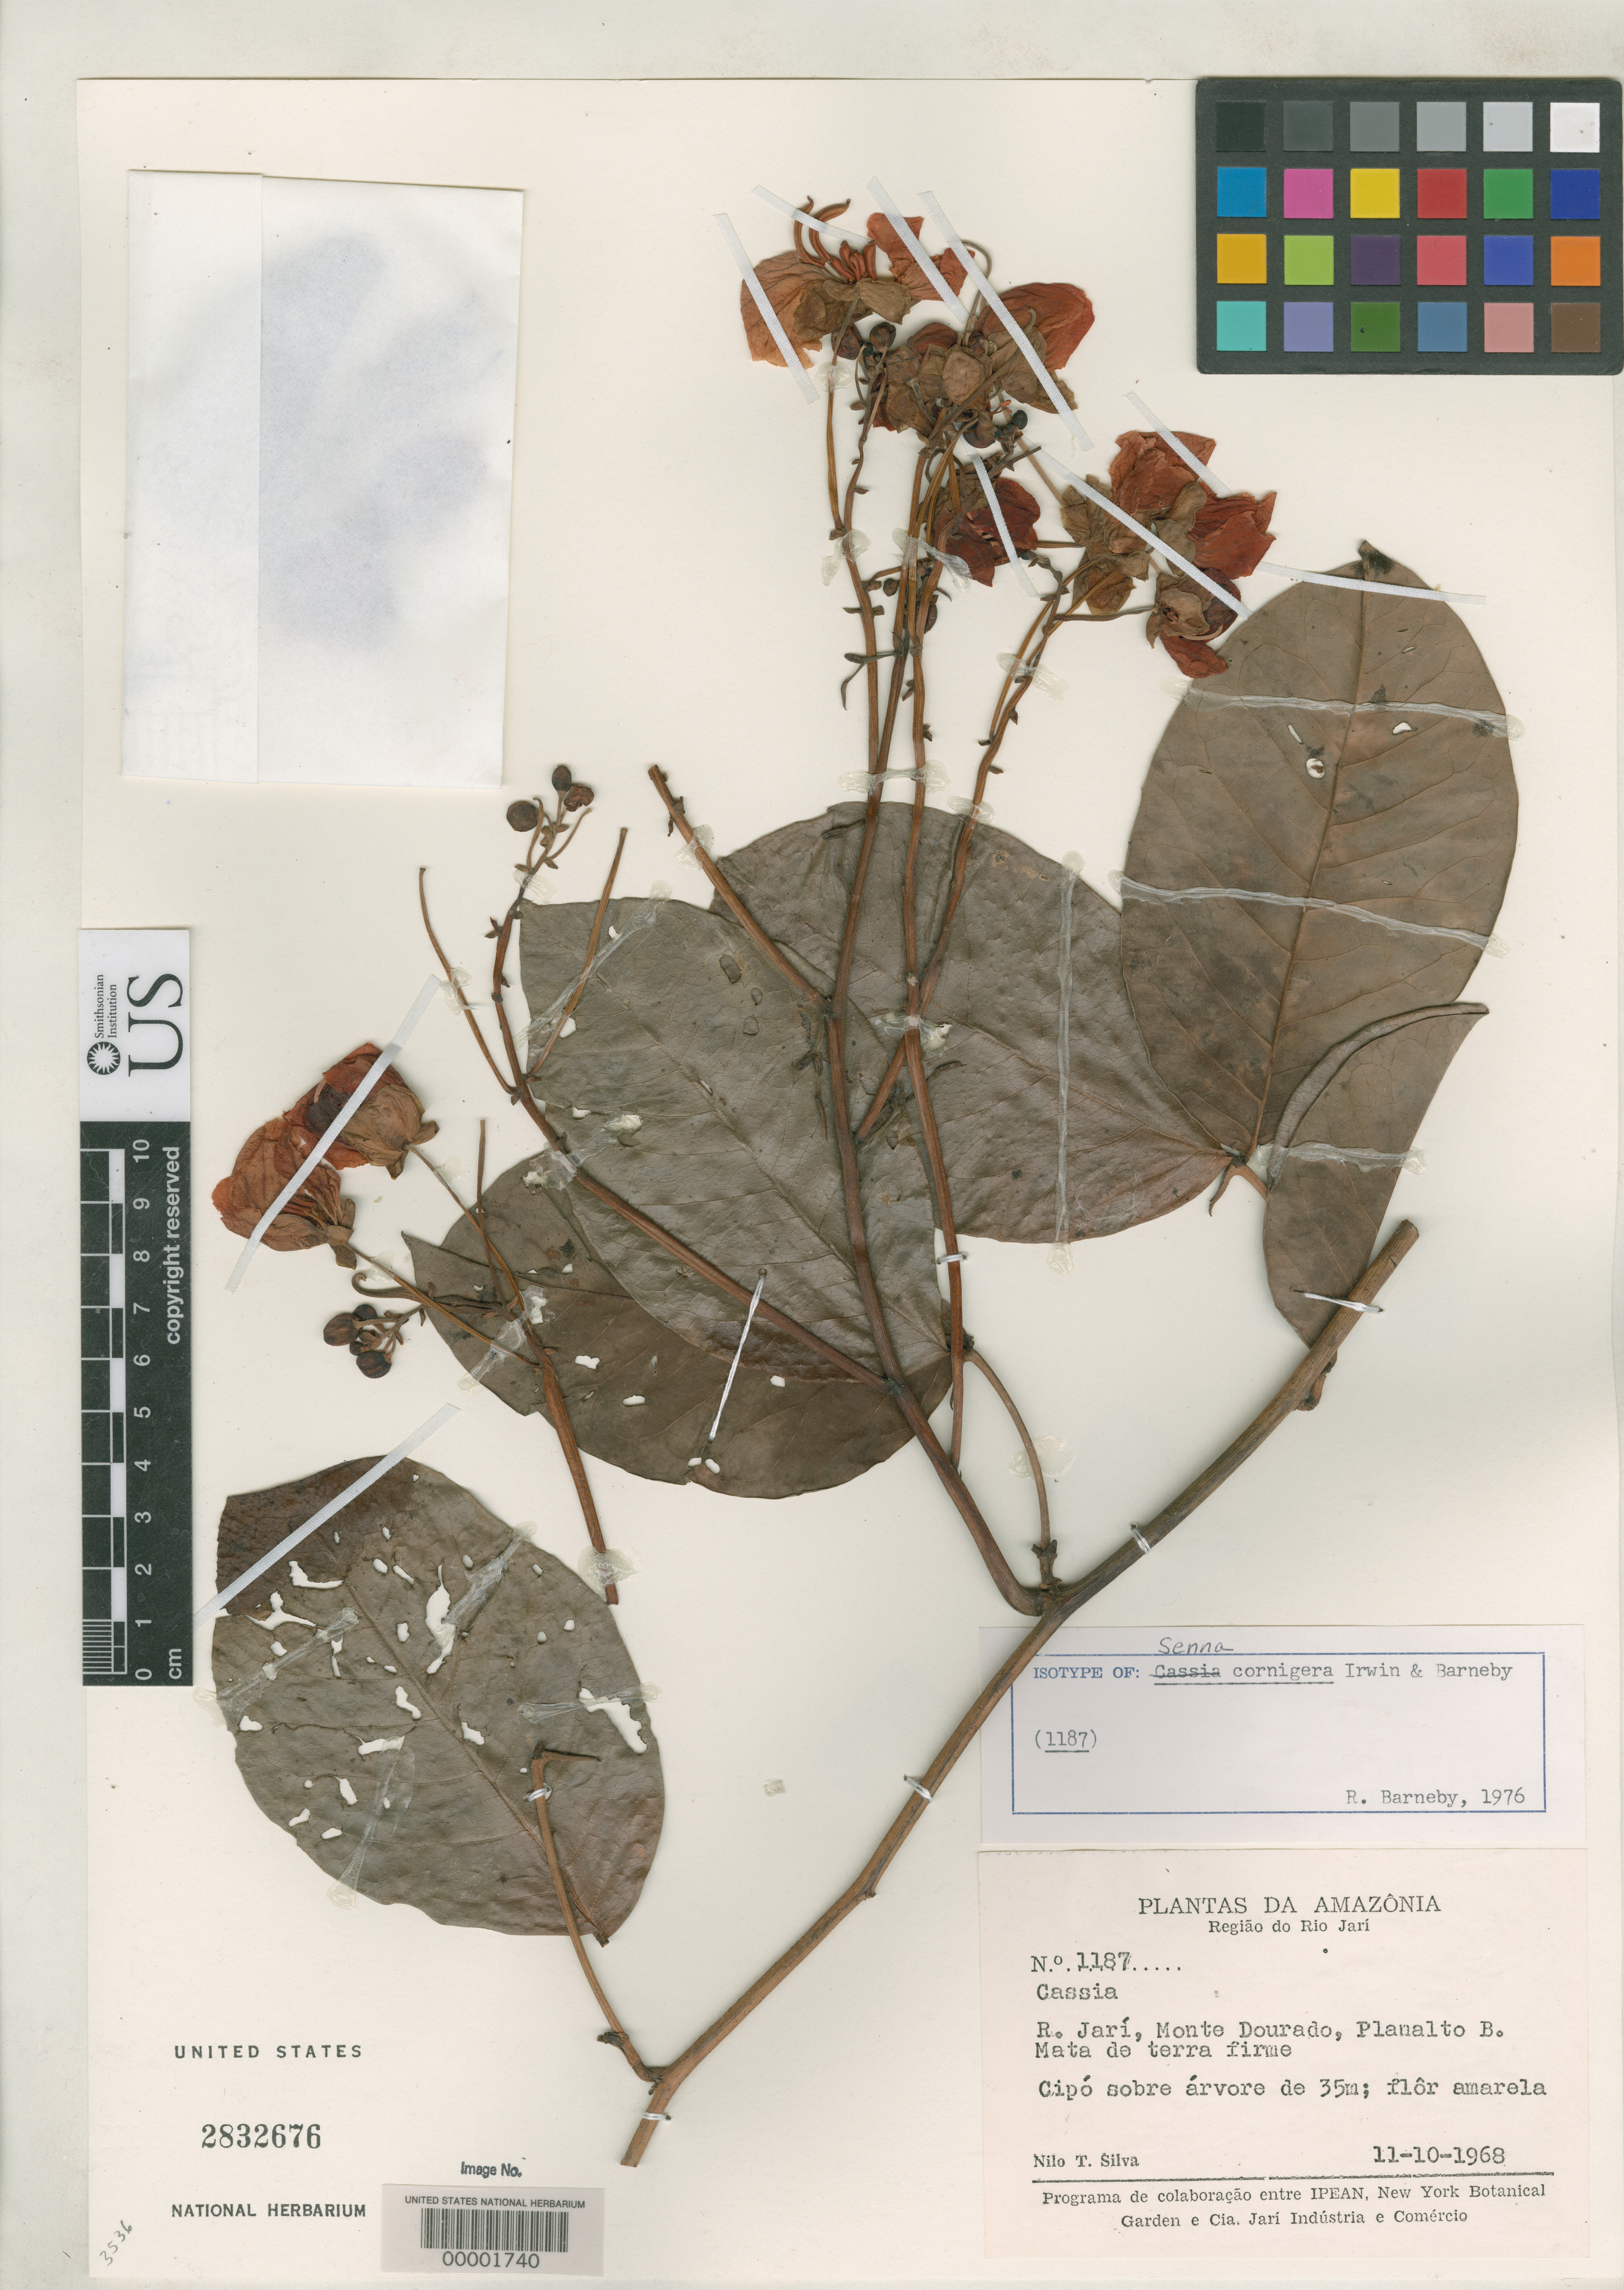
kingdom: Plantae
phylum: Tracheophyta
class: Magnoliopsida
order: Fabales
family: Fabaceae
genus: Senna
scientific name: Senna cornigera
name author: H.S. Irwin & Barneby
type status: Isotype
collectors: N. T. Silva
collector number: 1187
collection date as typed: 11 Oct 1968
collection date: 1968-10-11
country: Brazil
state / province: Amapá / Pará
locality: Rio Jari, Monte Dourado, Planalto b.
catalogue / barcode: US 2832676